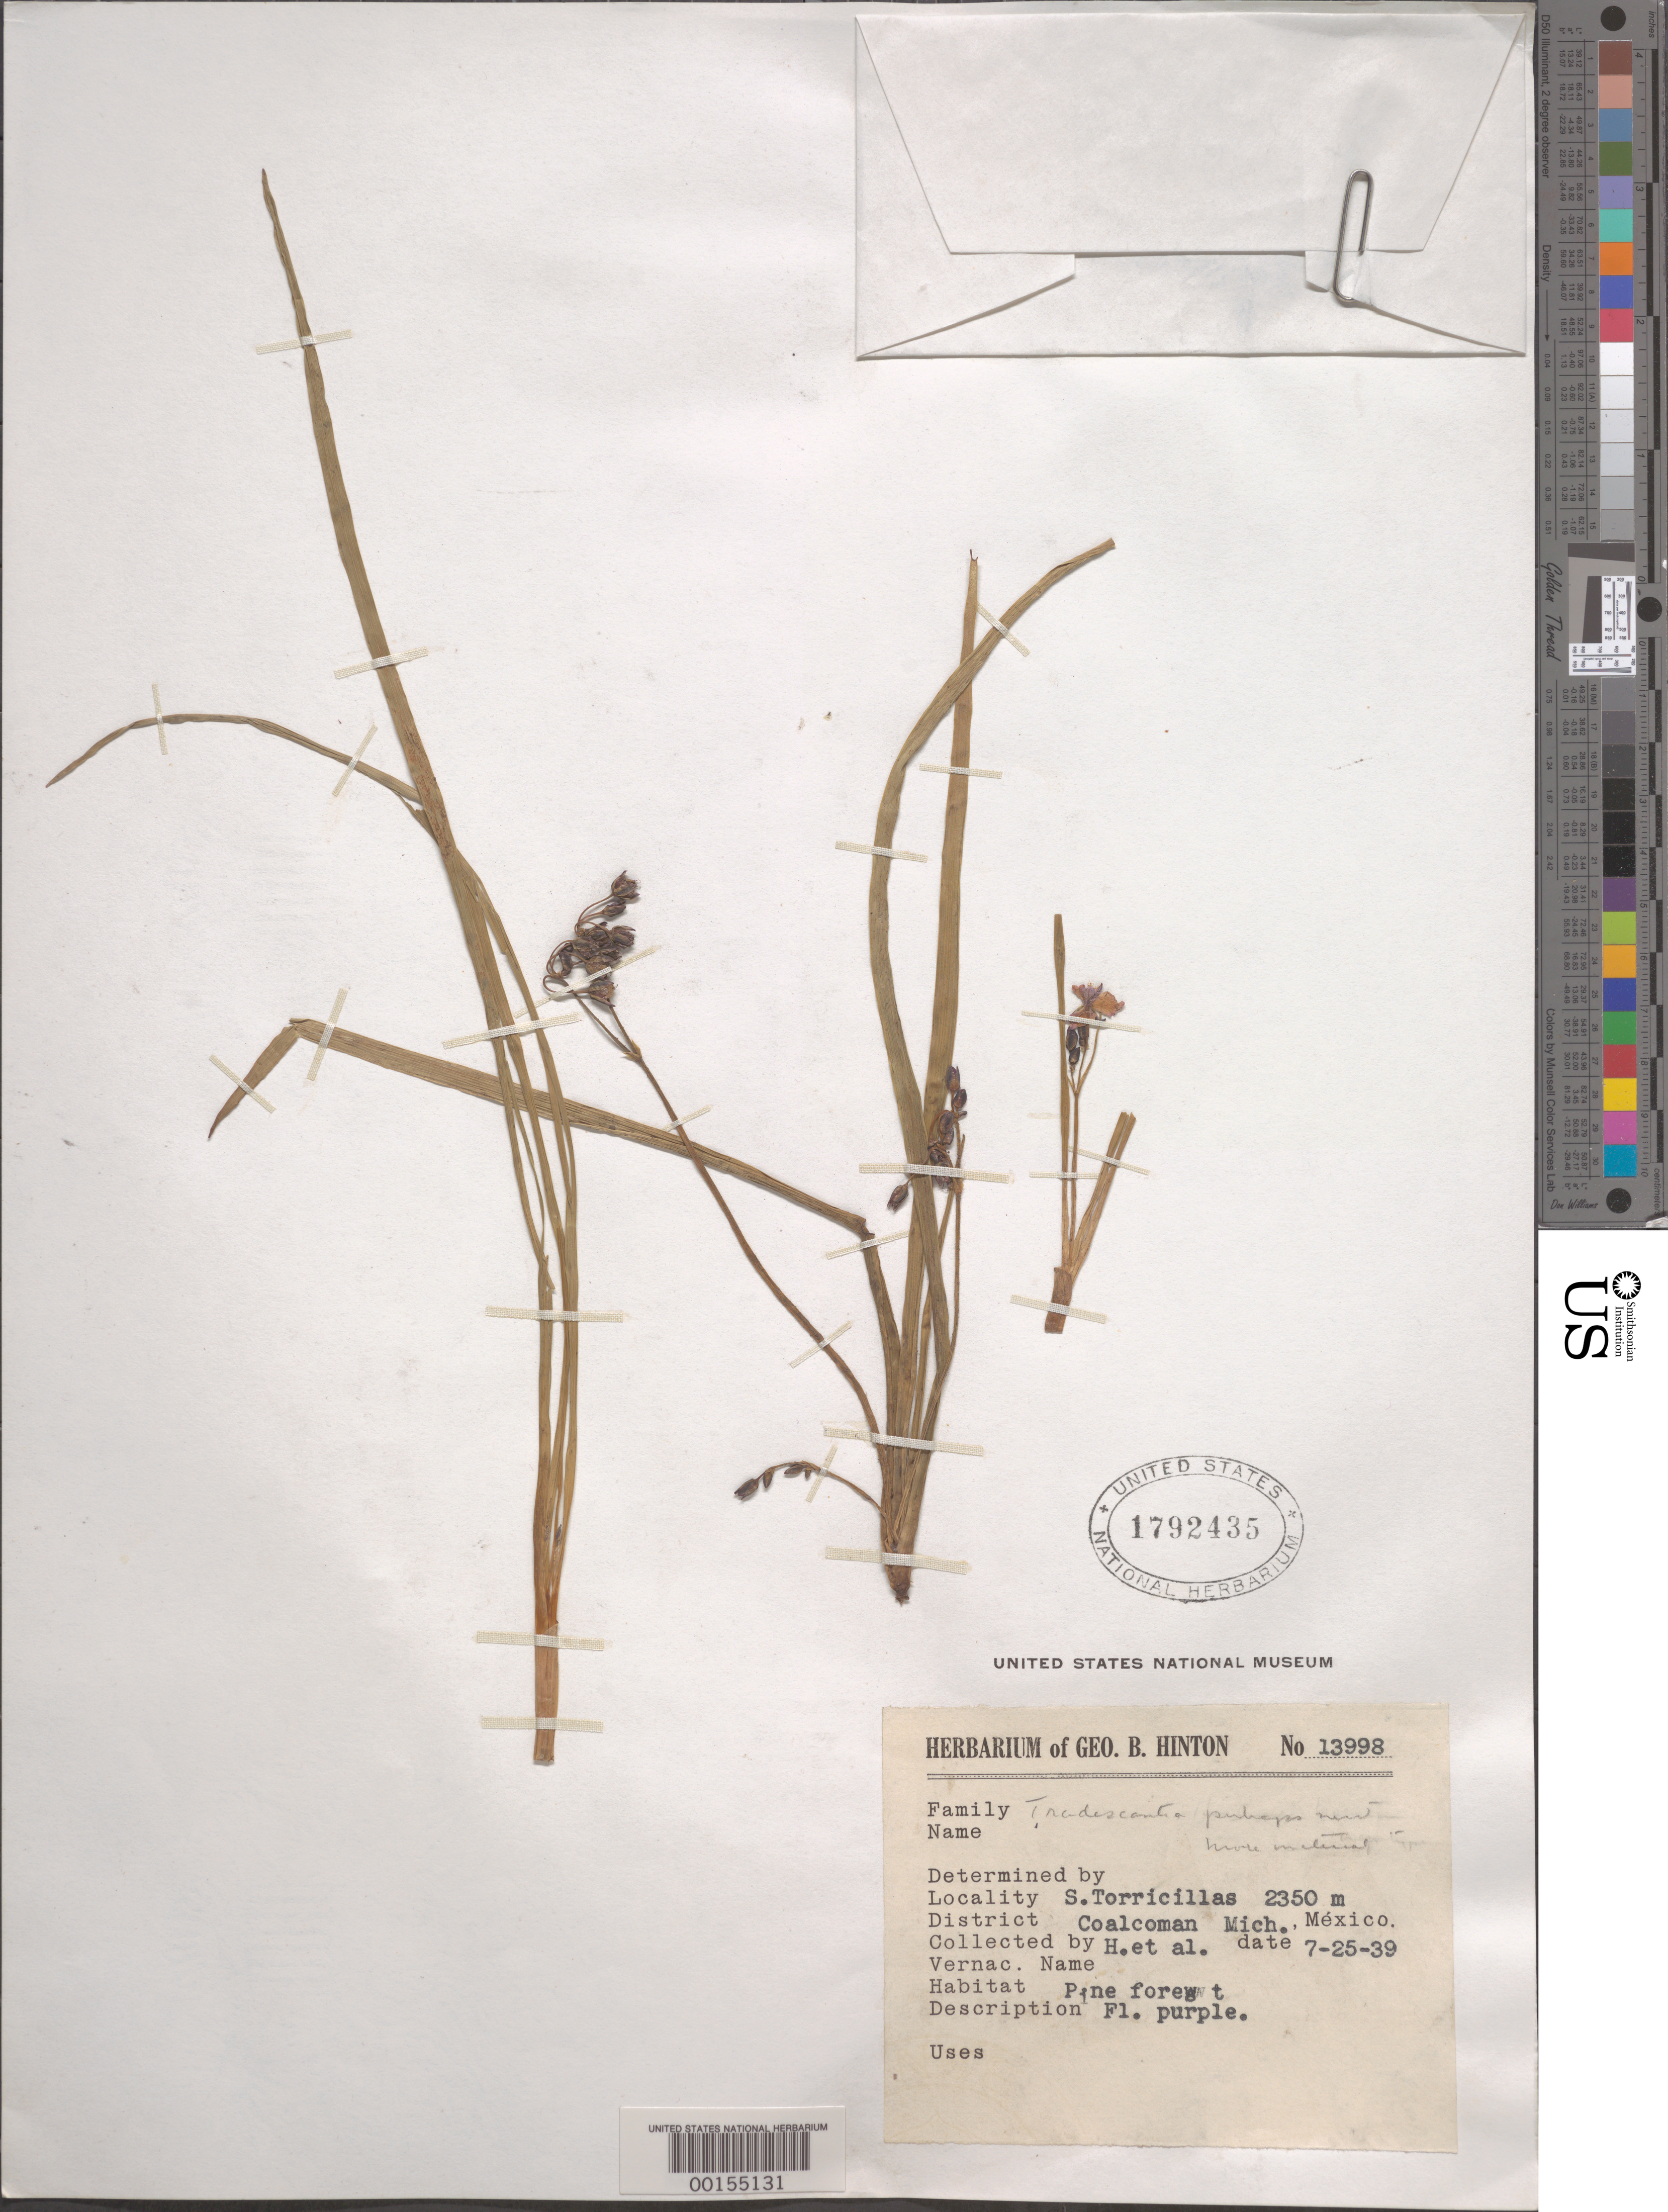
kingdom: Plantae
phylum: Tracheophyta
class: Liliopsida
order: Commelinales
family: Commelinaceae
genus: Gibasis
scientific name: Gibasis linearis var. graminifolia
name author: (C.B. Clarke) Rohweder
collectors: G. B. Hinton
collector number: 13998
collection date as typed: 25 Jul 1939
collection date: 1939-07-25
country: Mexico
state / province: Michoacán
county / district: Coalcomán De Vazquez Pallares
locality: Coalcomán Mun. (?), San Torricillas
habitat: Pine forest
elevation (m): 2350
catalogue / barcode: US 1792435